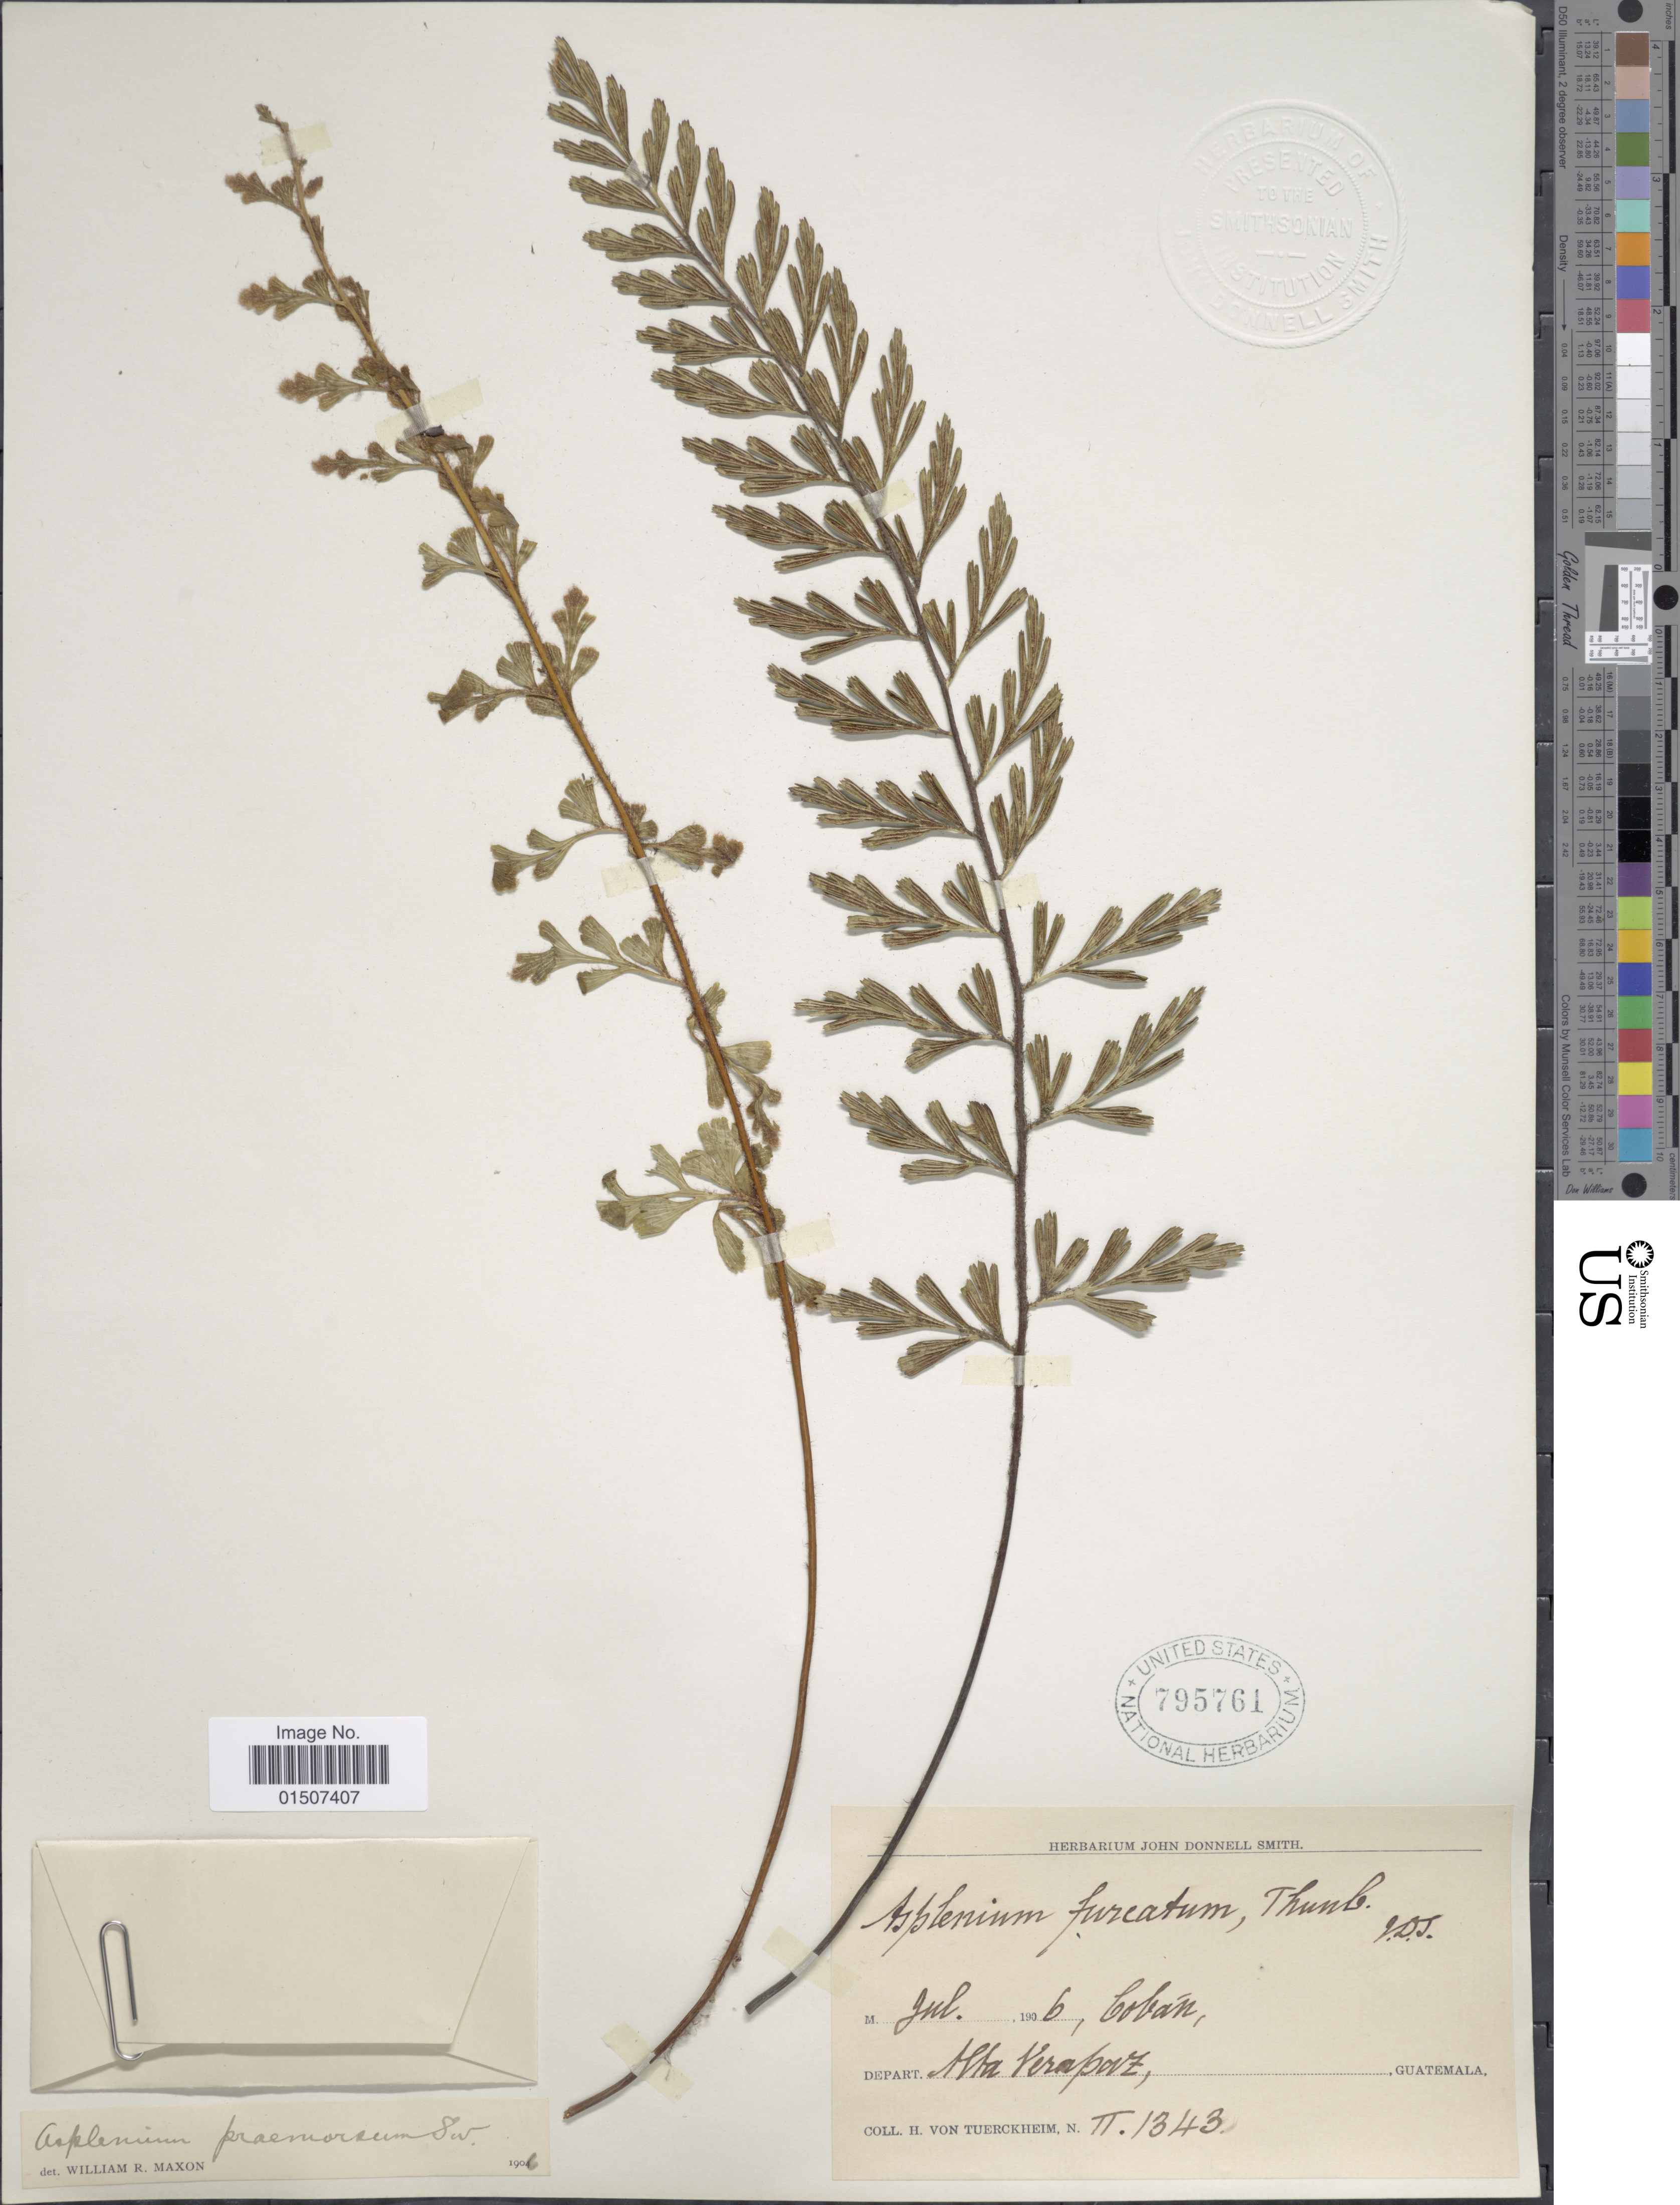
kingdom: Plantae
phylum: Tracheophyta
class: Polypodiopsida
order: Polypodiales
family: Aspleniaceae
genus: Asplenium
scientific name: Asplenium praemorsum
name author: Sw.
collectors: H. von Türckheim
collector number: II.1343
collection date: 1906-07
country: Guatemala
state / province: Alta Verapaz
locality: Cobán, Depart. Alta Verapaz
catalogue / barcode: US 795761